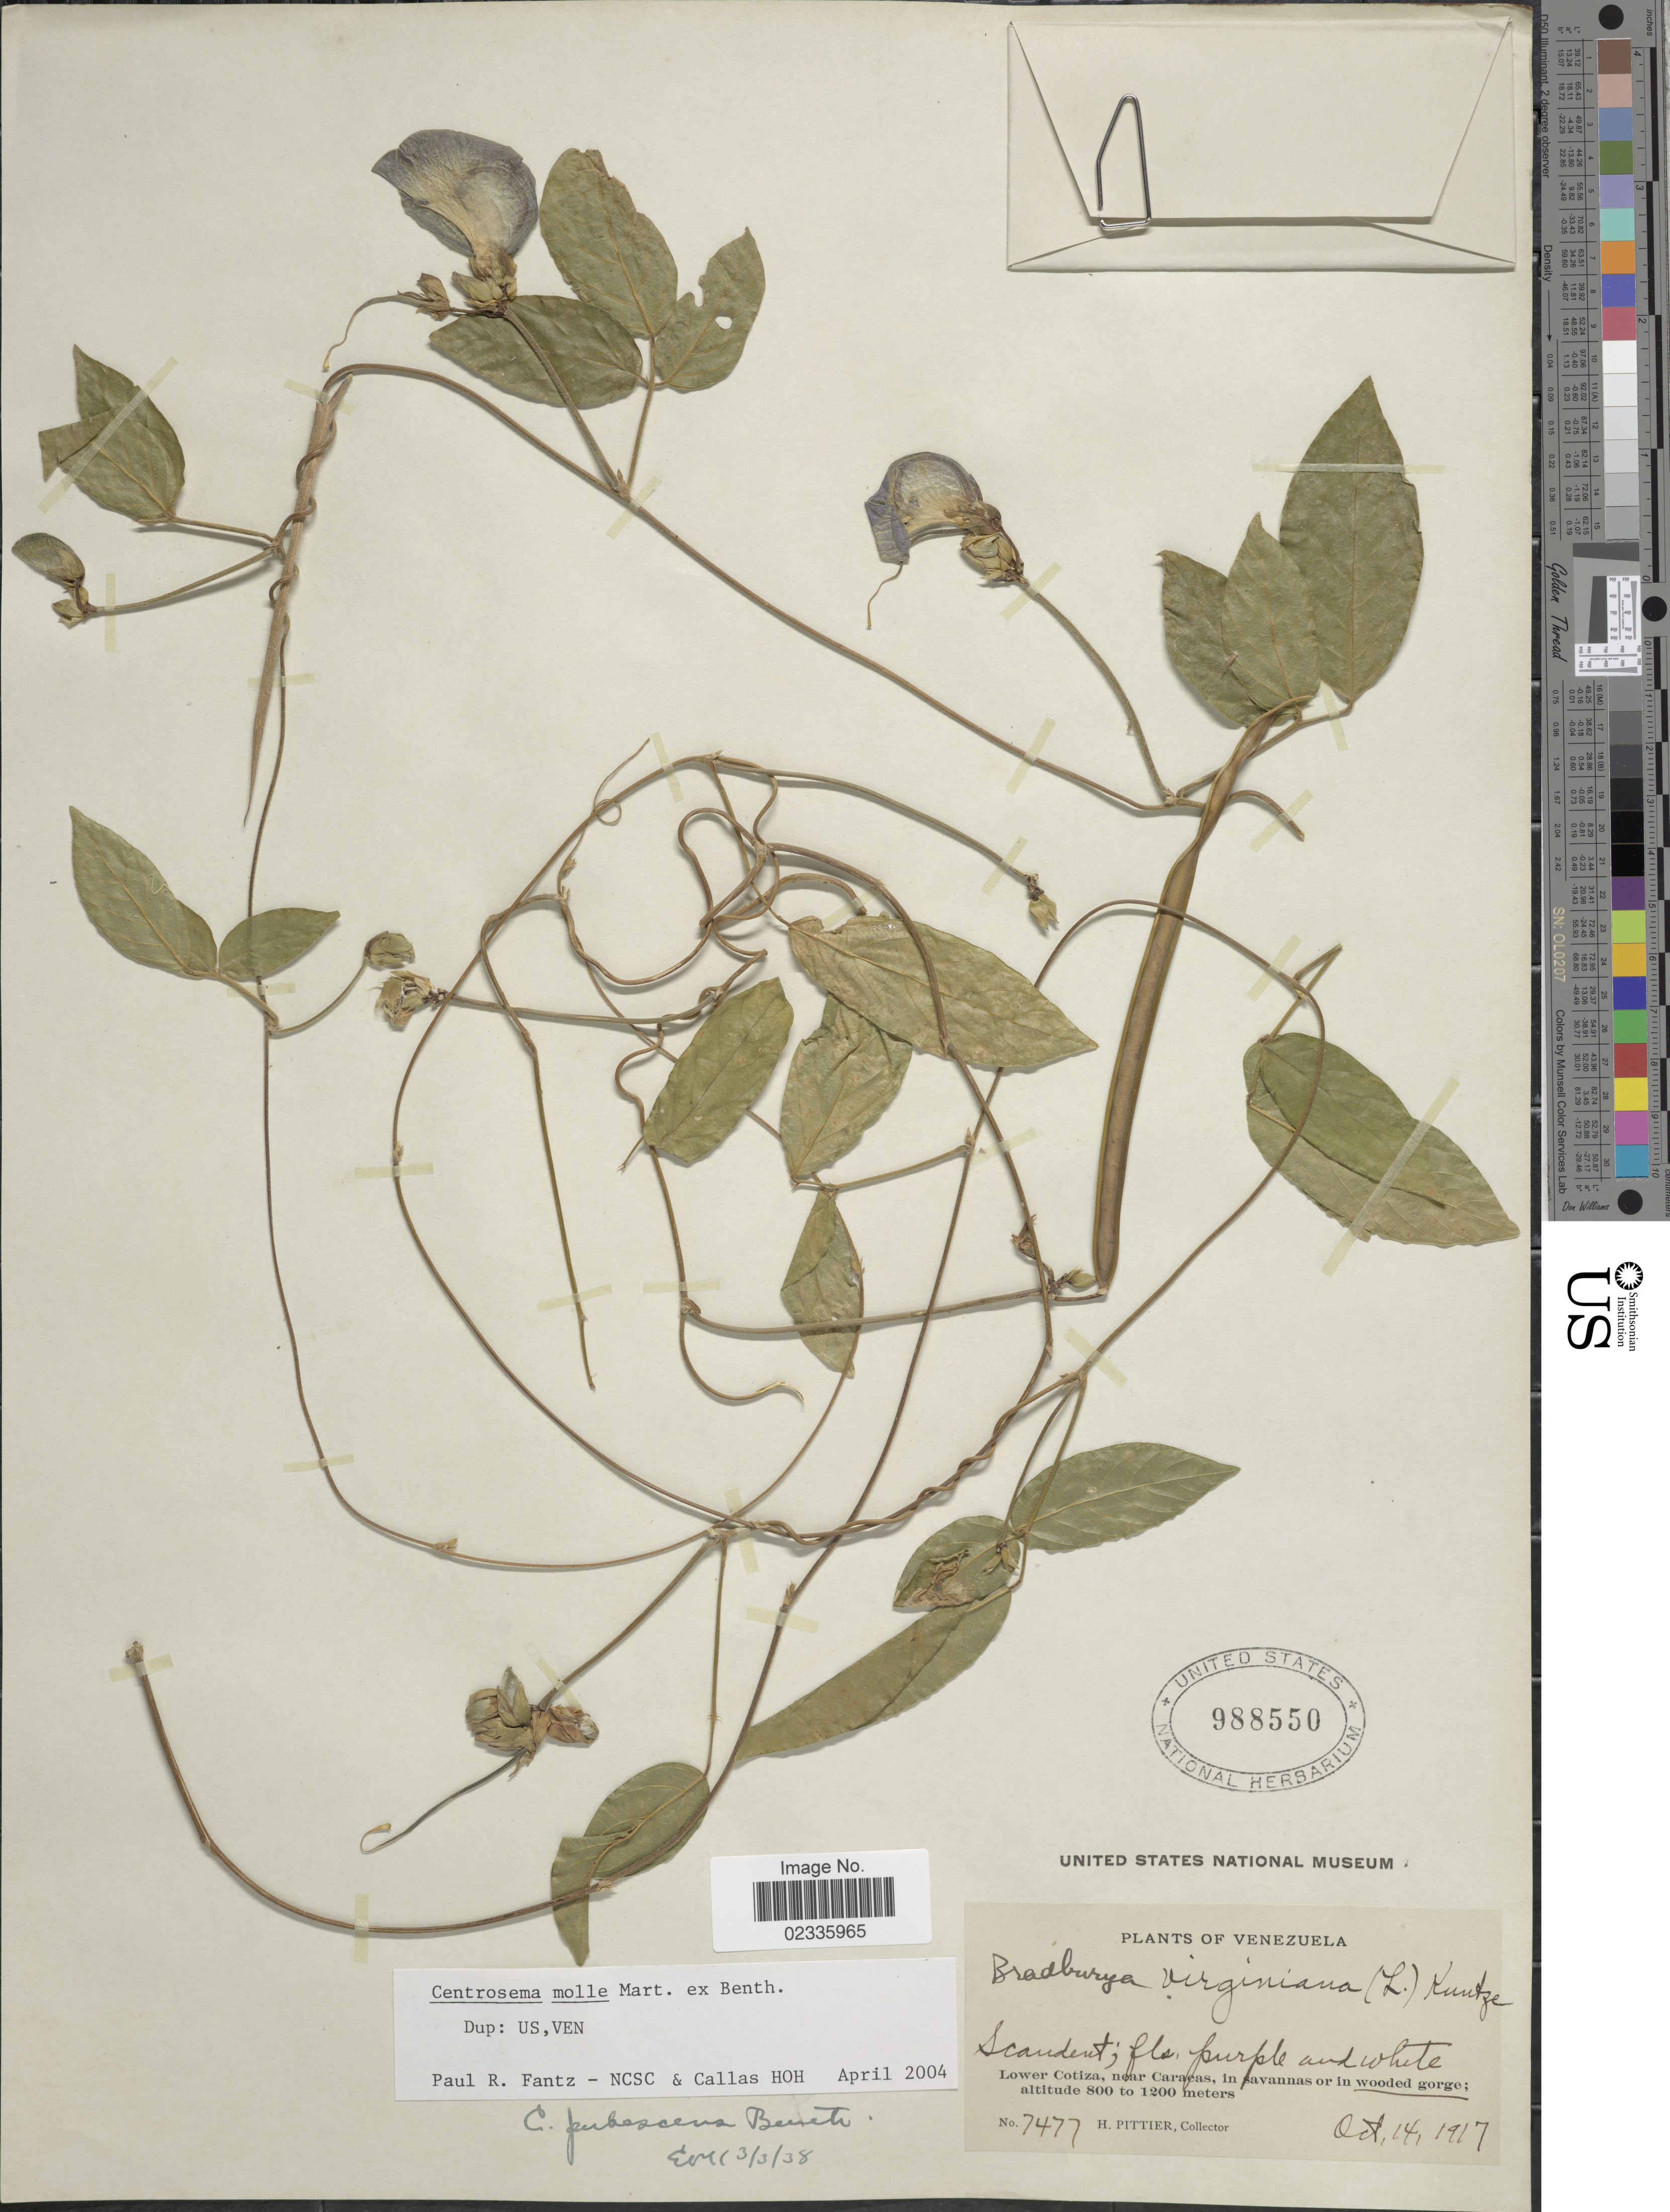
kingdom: Plantae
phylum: Tracheophyta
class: Magnoliopsida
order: Fabales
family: Fabaceae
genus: Centrosema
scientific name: Centrosema molle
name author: Mart. ex Benth.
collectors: H. F. Pittier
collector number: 7477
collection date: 1917-10-14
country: Venezuela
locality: Lower Cotiza, near Caracas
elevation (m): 800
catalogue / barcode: US 988550